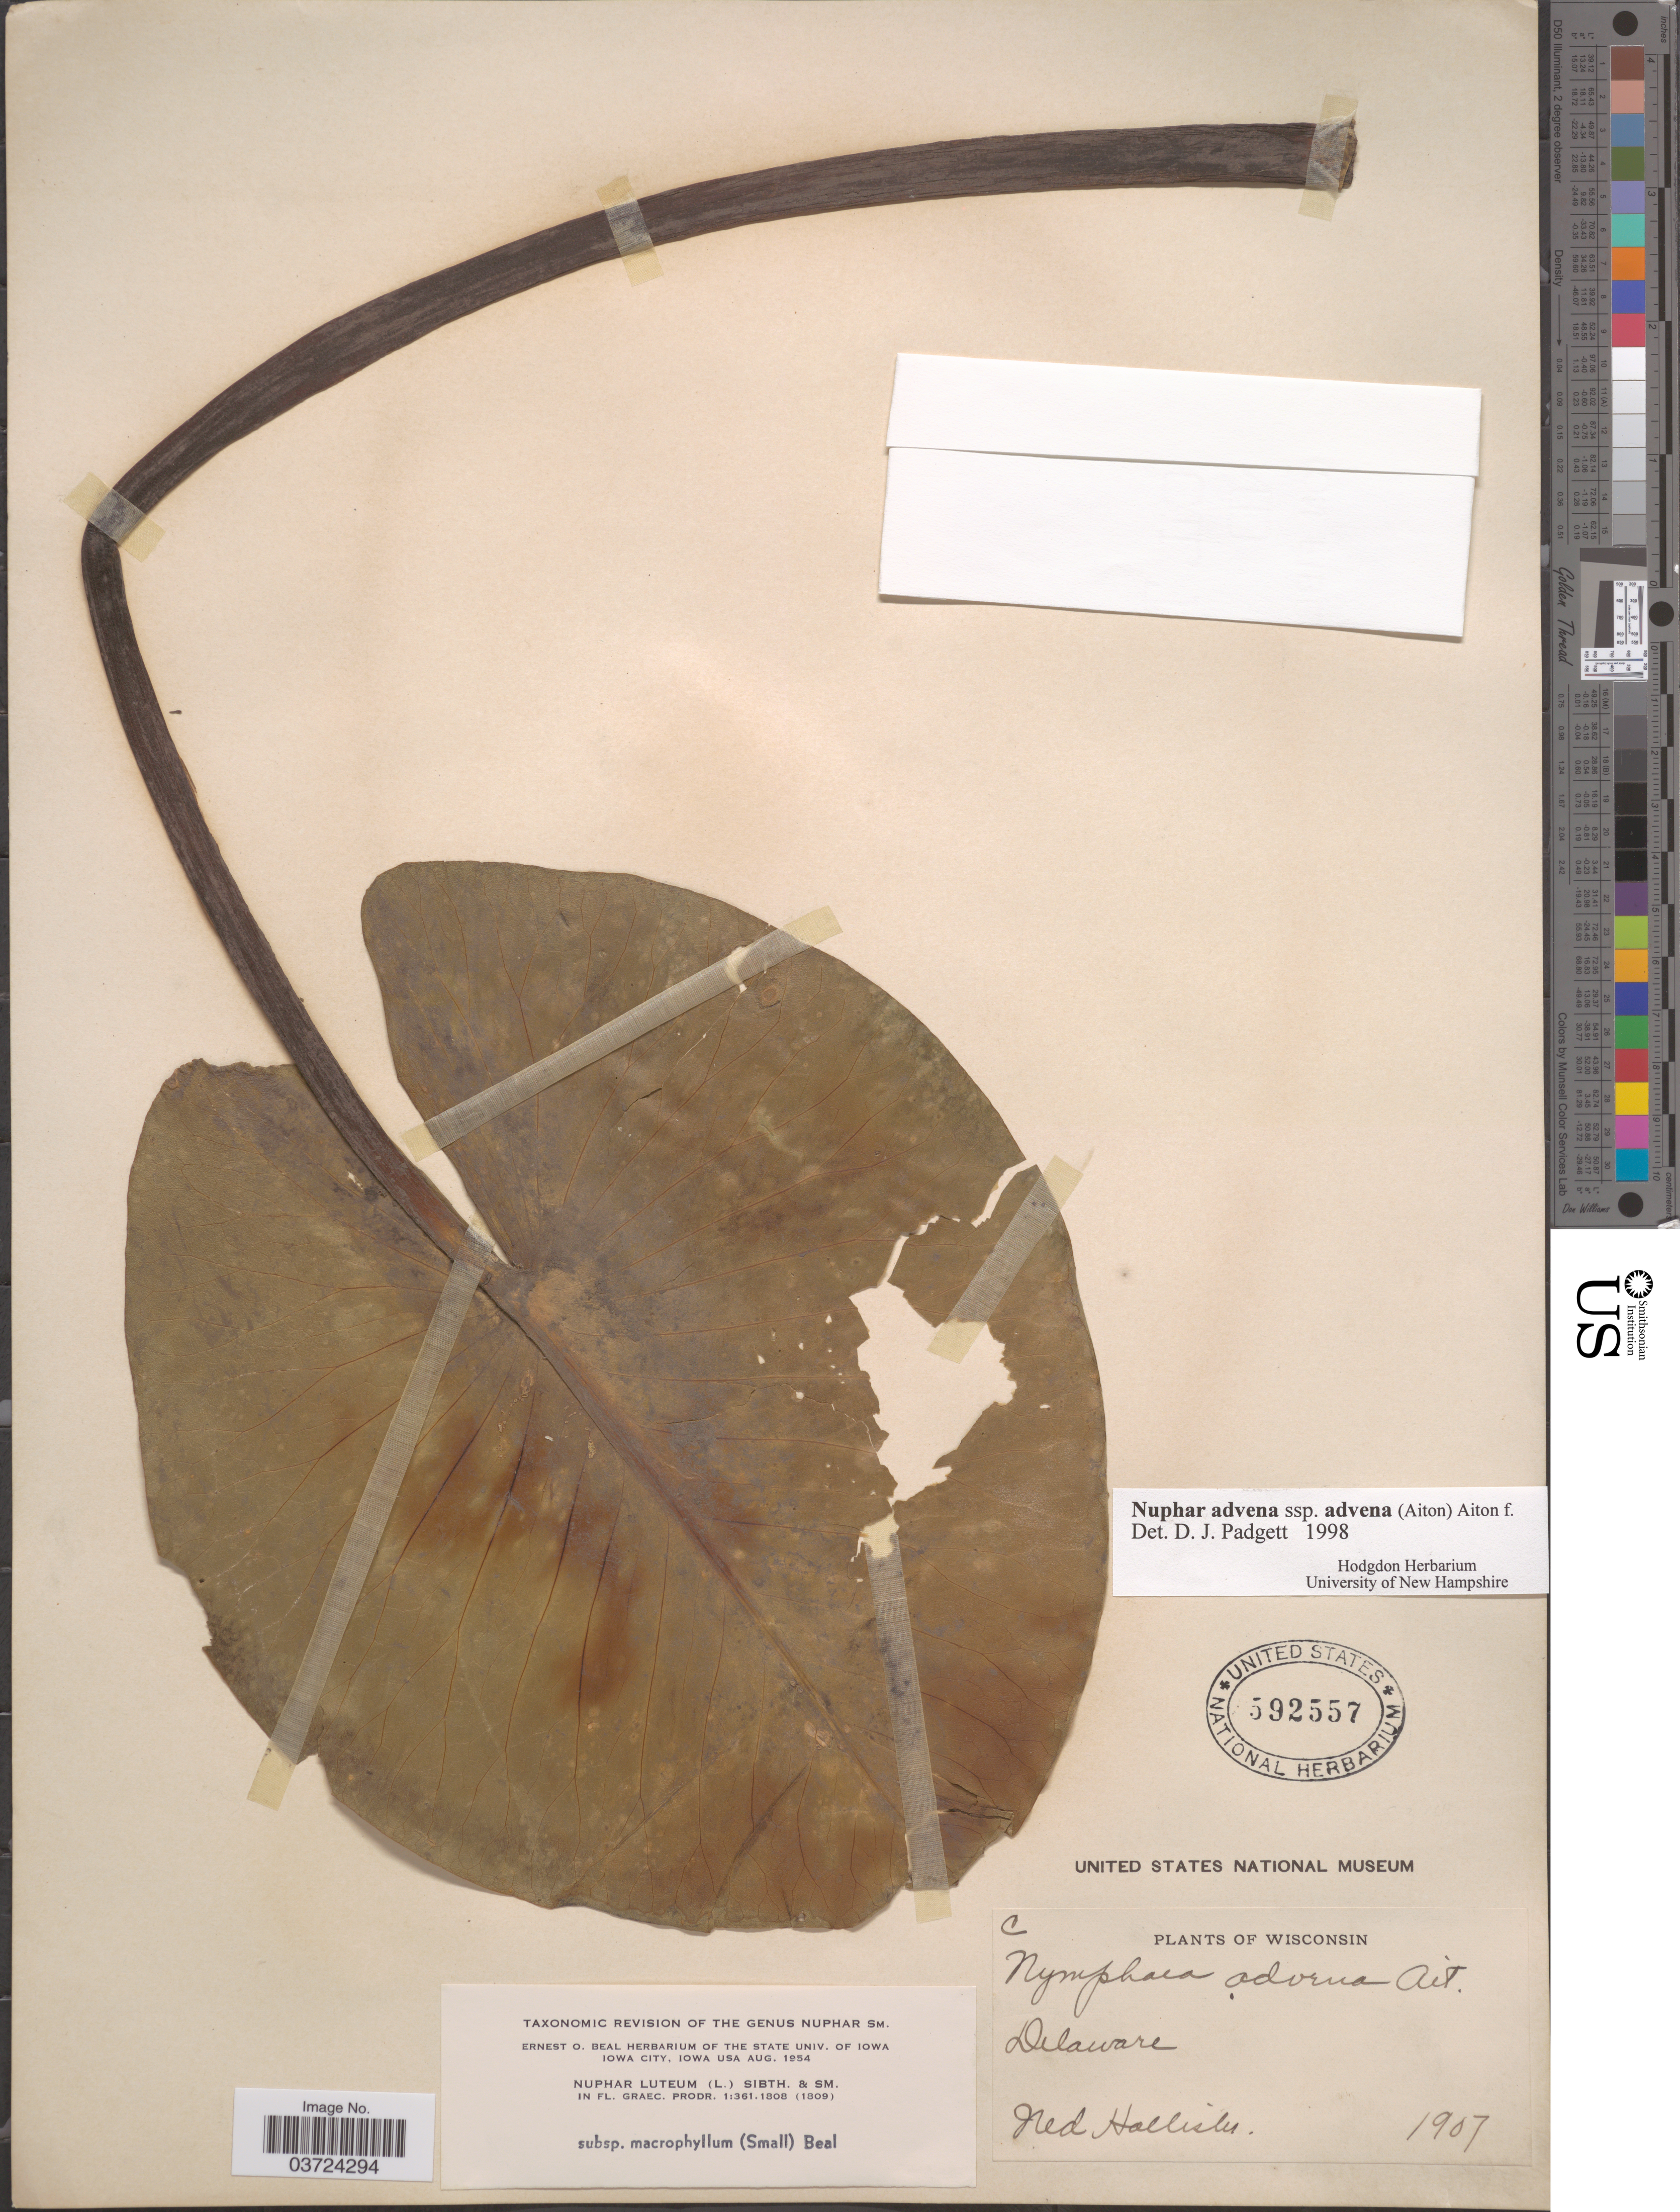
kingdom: Plantae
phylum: Tracheophyta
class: Magnoliopsida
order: Nymphaeales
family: Nymphaeaceae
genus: Nuphar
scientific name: Nuphar advena subsp. advena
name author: (Aiton) W.T. Aiton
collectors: N. Hollister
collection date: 1907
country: United States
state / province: Delaware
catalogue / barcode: US 592557